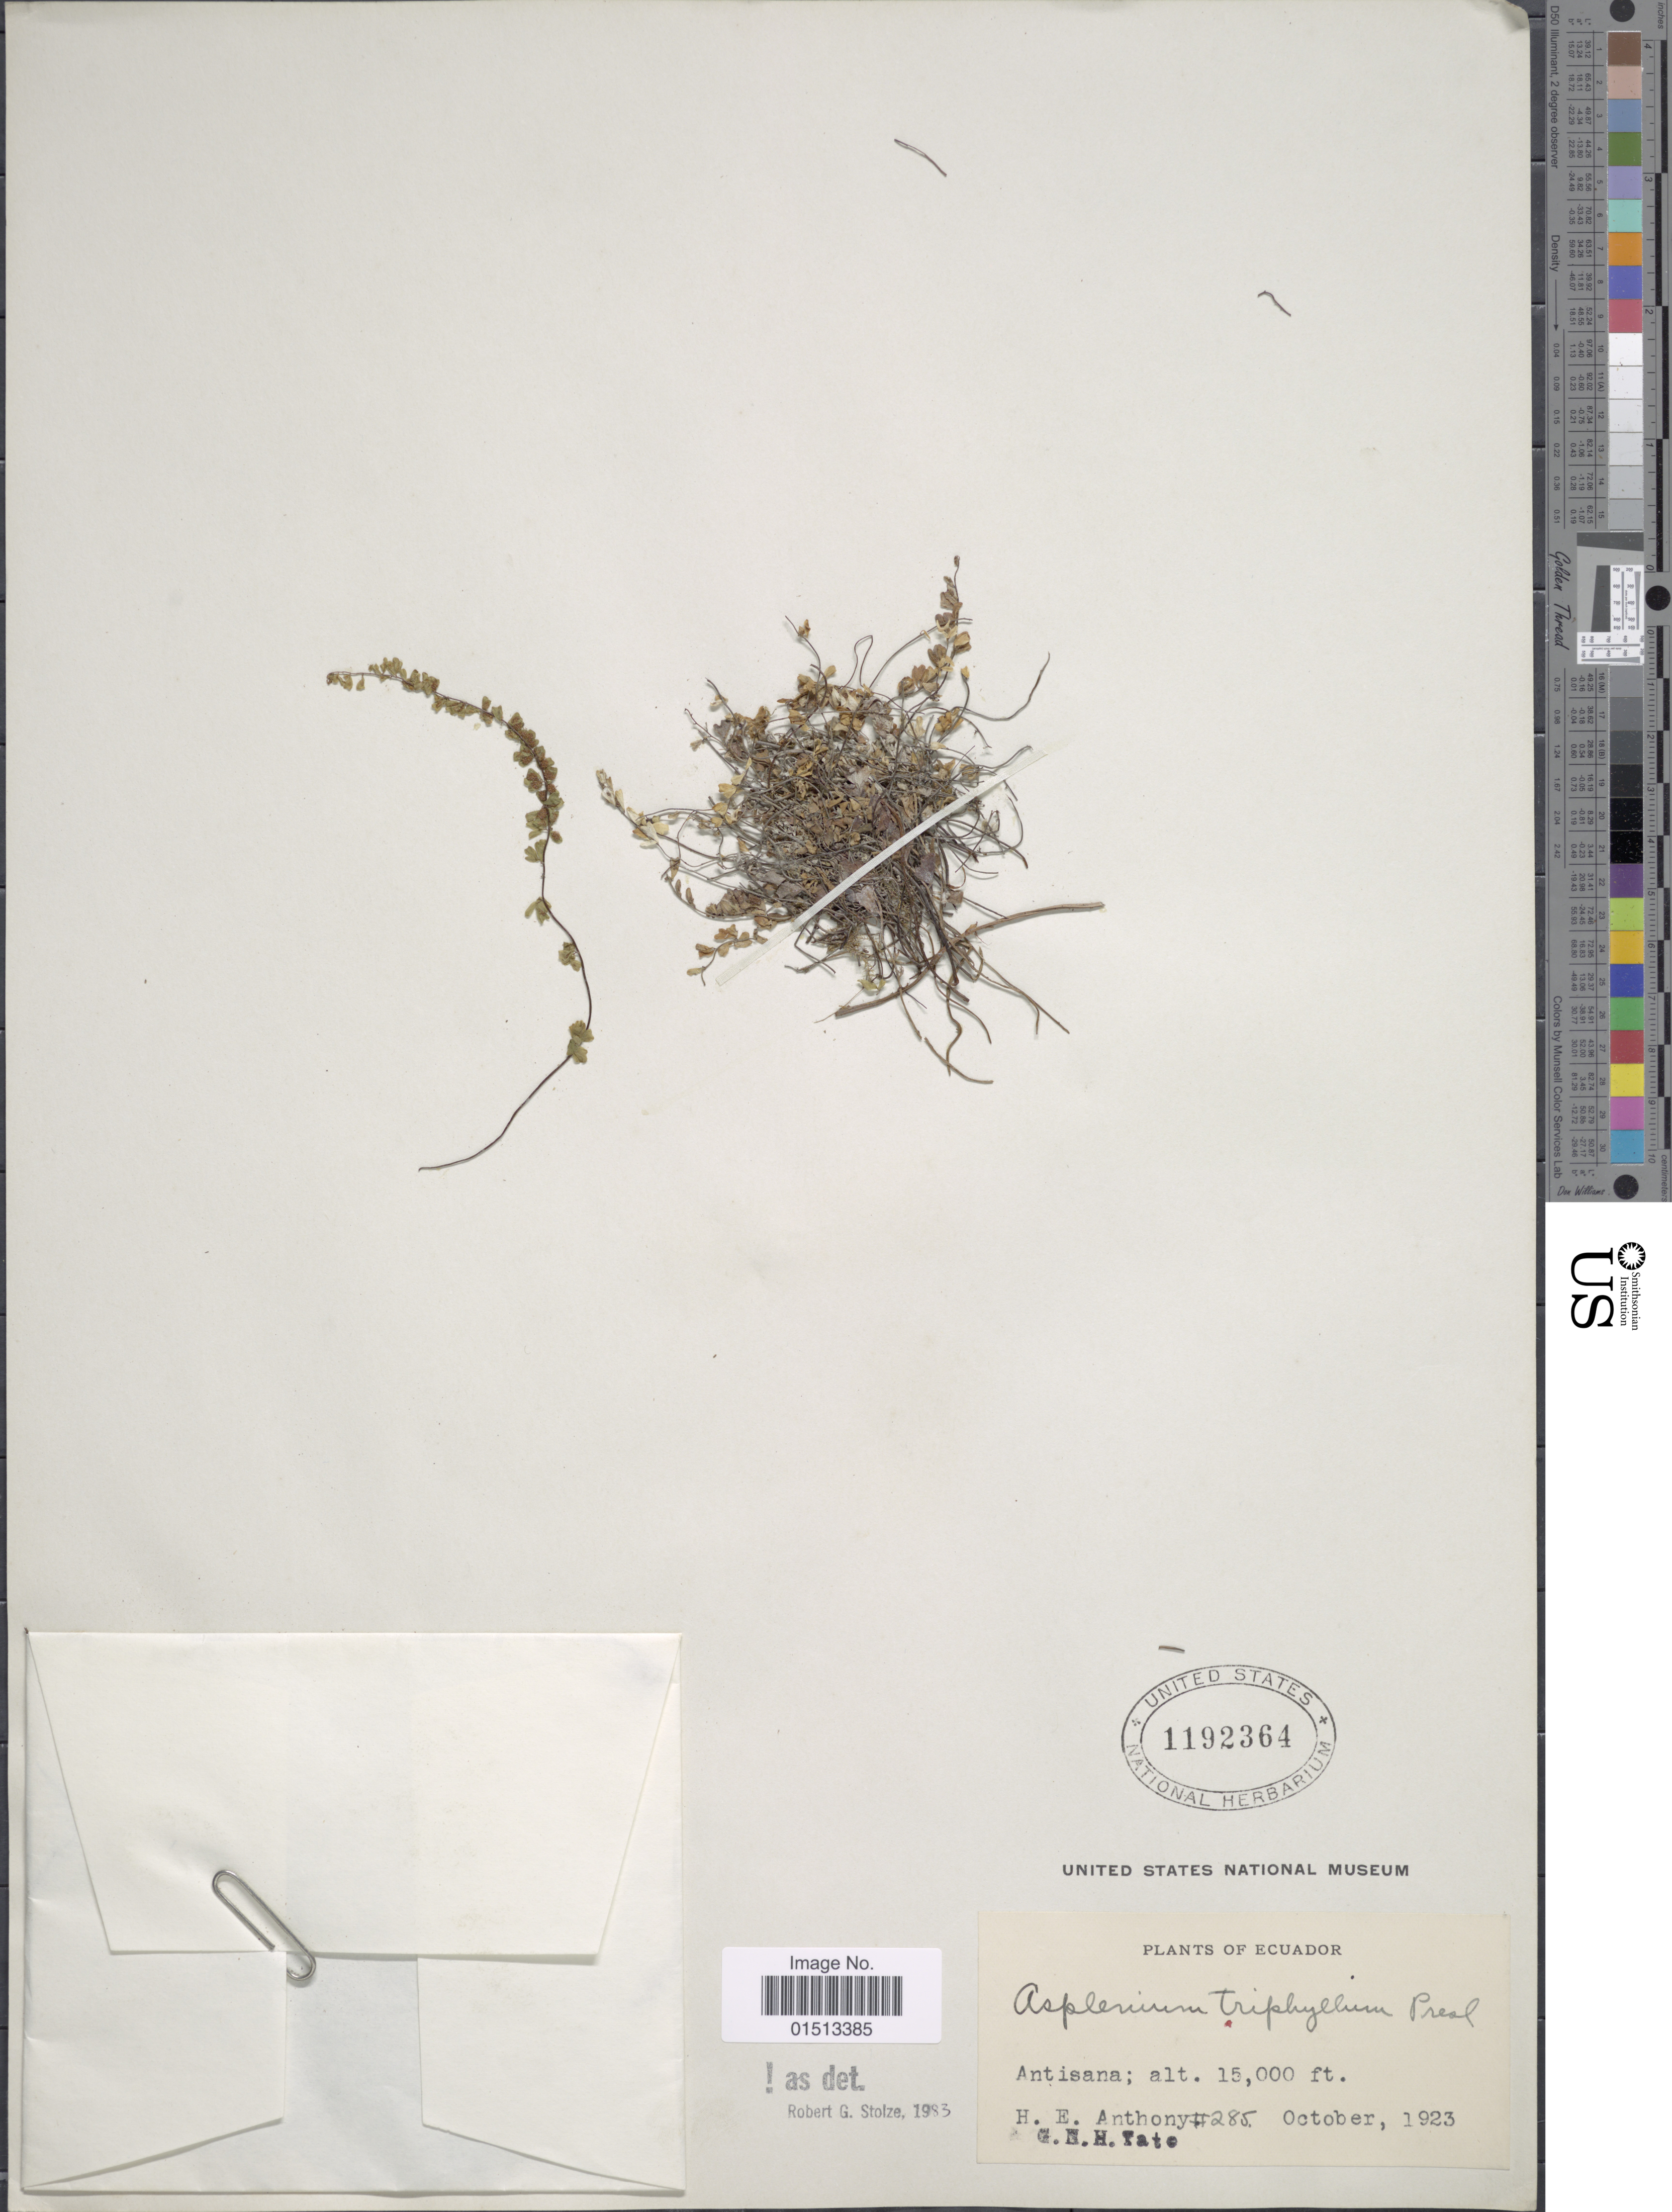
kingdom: Plantae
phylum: Tracheophyta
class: Polypodiopsida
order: Polypodiales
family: Aspleniaceae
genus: Asplenium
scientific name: Asplenium triphyllum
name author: C. Presl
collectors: H. E. Anthony & G. Tate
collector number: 285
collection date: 1923-10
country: Ecuador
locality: Antisana.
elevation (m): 4572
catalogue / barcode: US 1192364